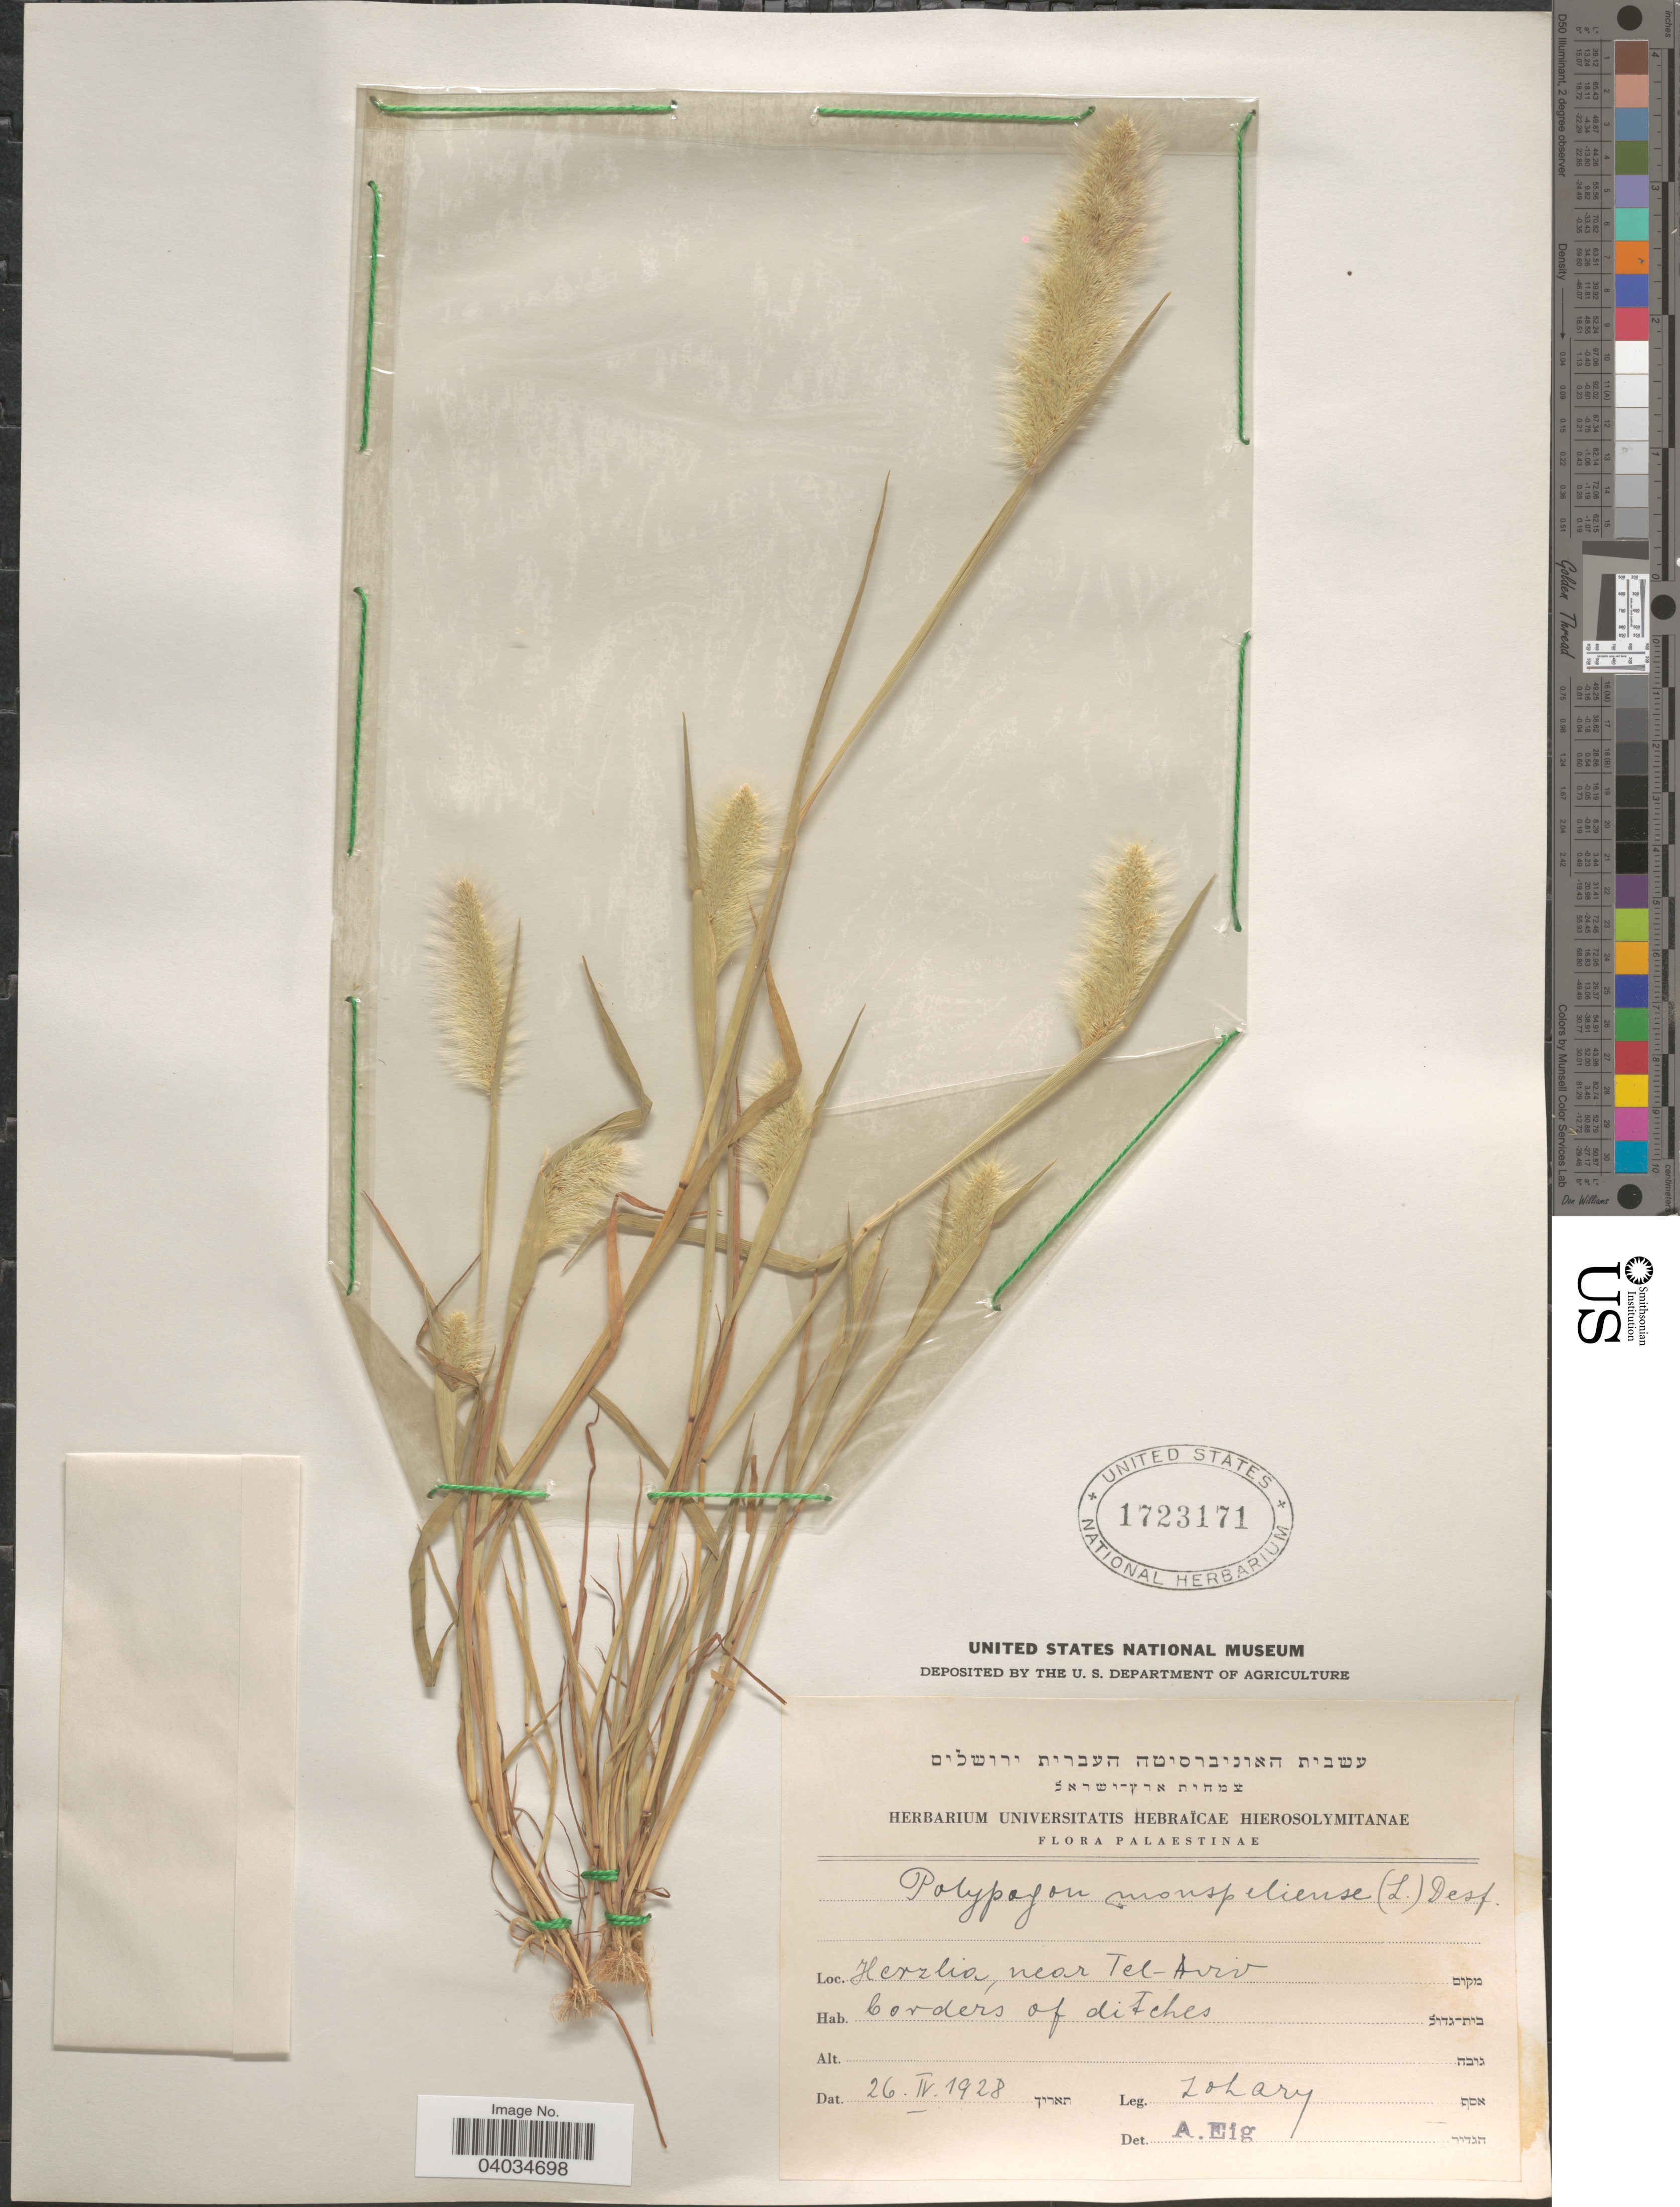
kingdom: Plantae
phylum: Tracheophyta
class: Liliopsida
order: Poales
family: Poaceae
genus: Polypogon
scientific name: Polypogon monspeliensis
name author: (L.) Desf.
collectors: Zohary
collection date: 1928-04-26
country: Israel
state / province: Tel Aviv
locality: Palaestinae. Herzlia, near Tel-Aviv.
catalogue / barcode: US 1723171